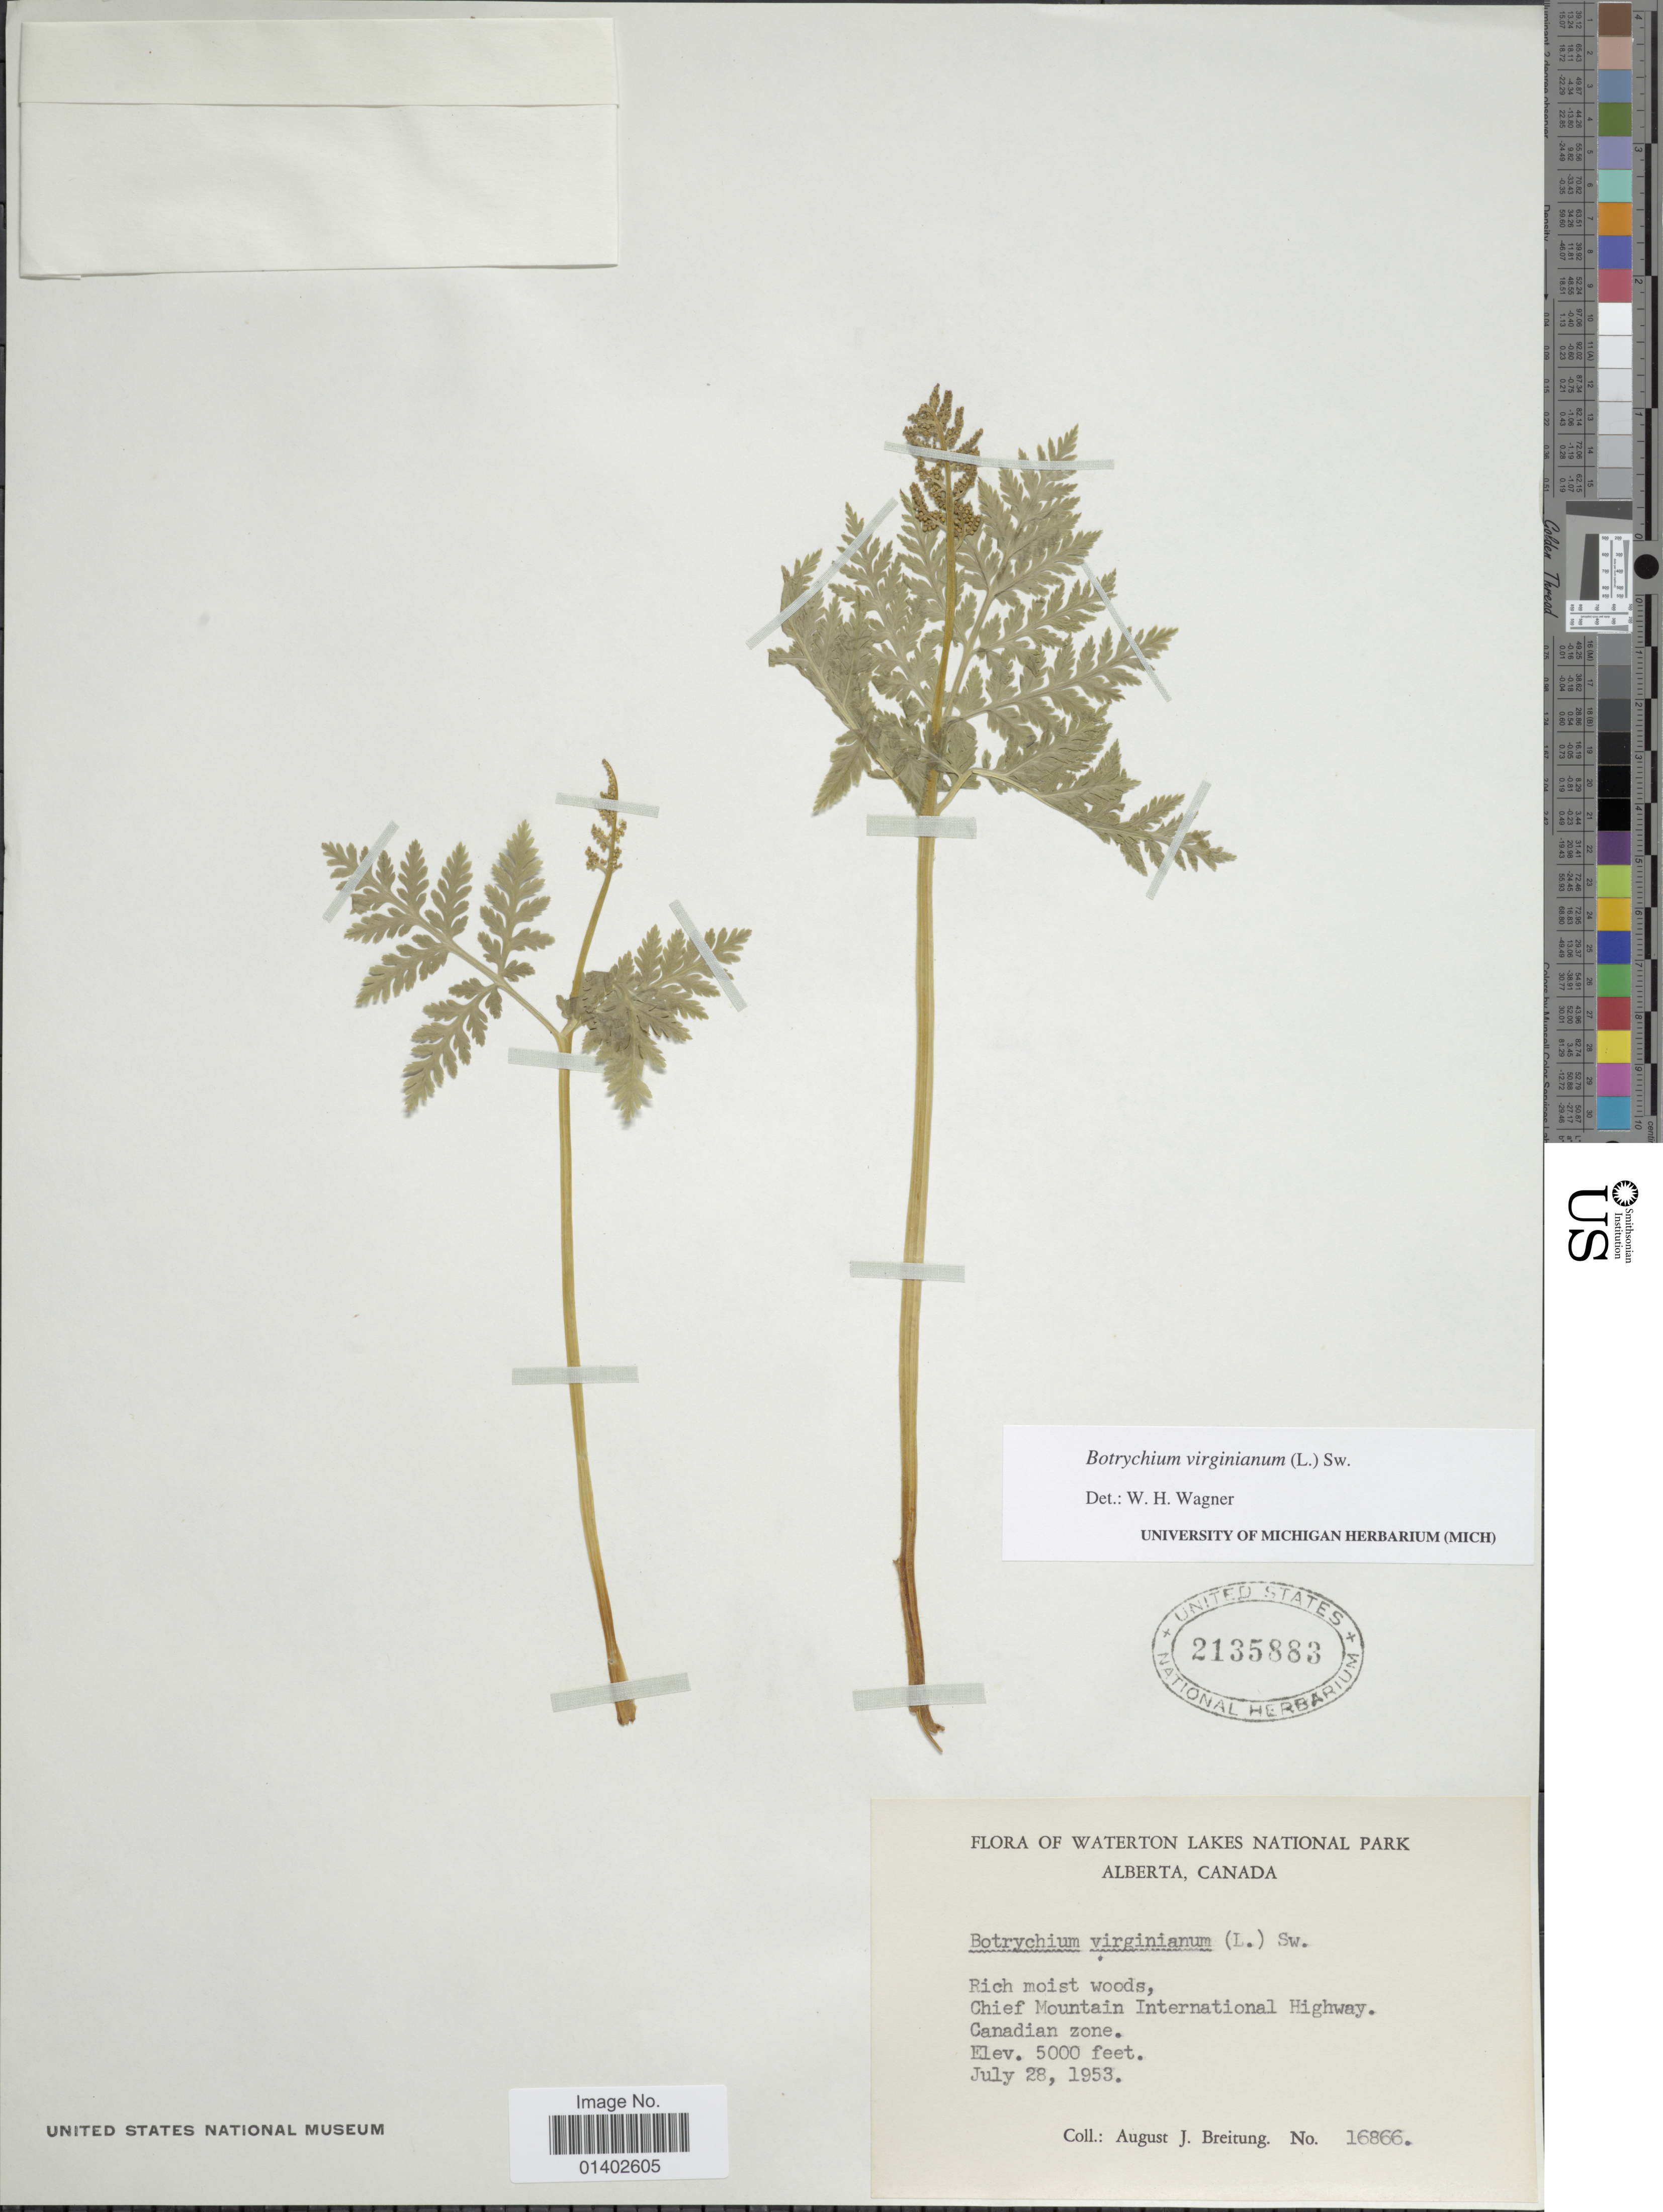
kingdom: Plantae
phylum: Tracheophyta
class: Polypodiopsida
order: Ophioglossales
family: Ophioglossaceae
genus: Botrychium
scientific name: Botrychium virginianum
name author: (L.) Sw.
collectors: A. Breitung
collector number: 16866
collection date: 1953-07-28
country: Canada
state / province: Alberta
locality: Chief Mountain International Highway. Canadian zone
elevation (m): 1524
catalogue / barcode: US 2135883